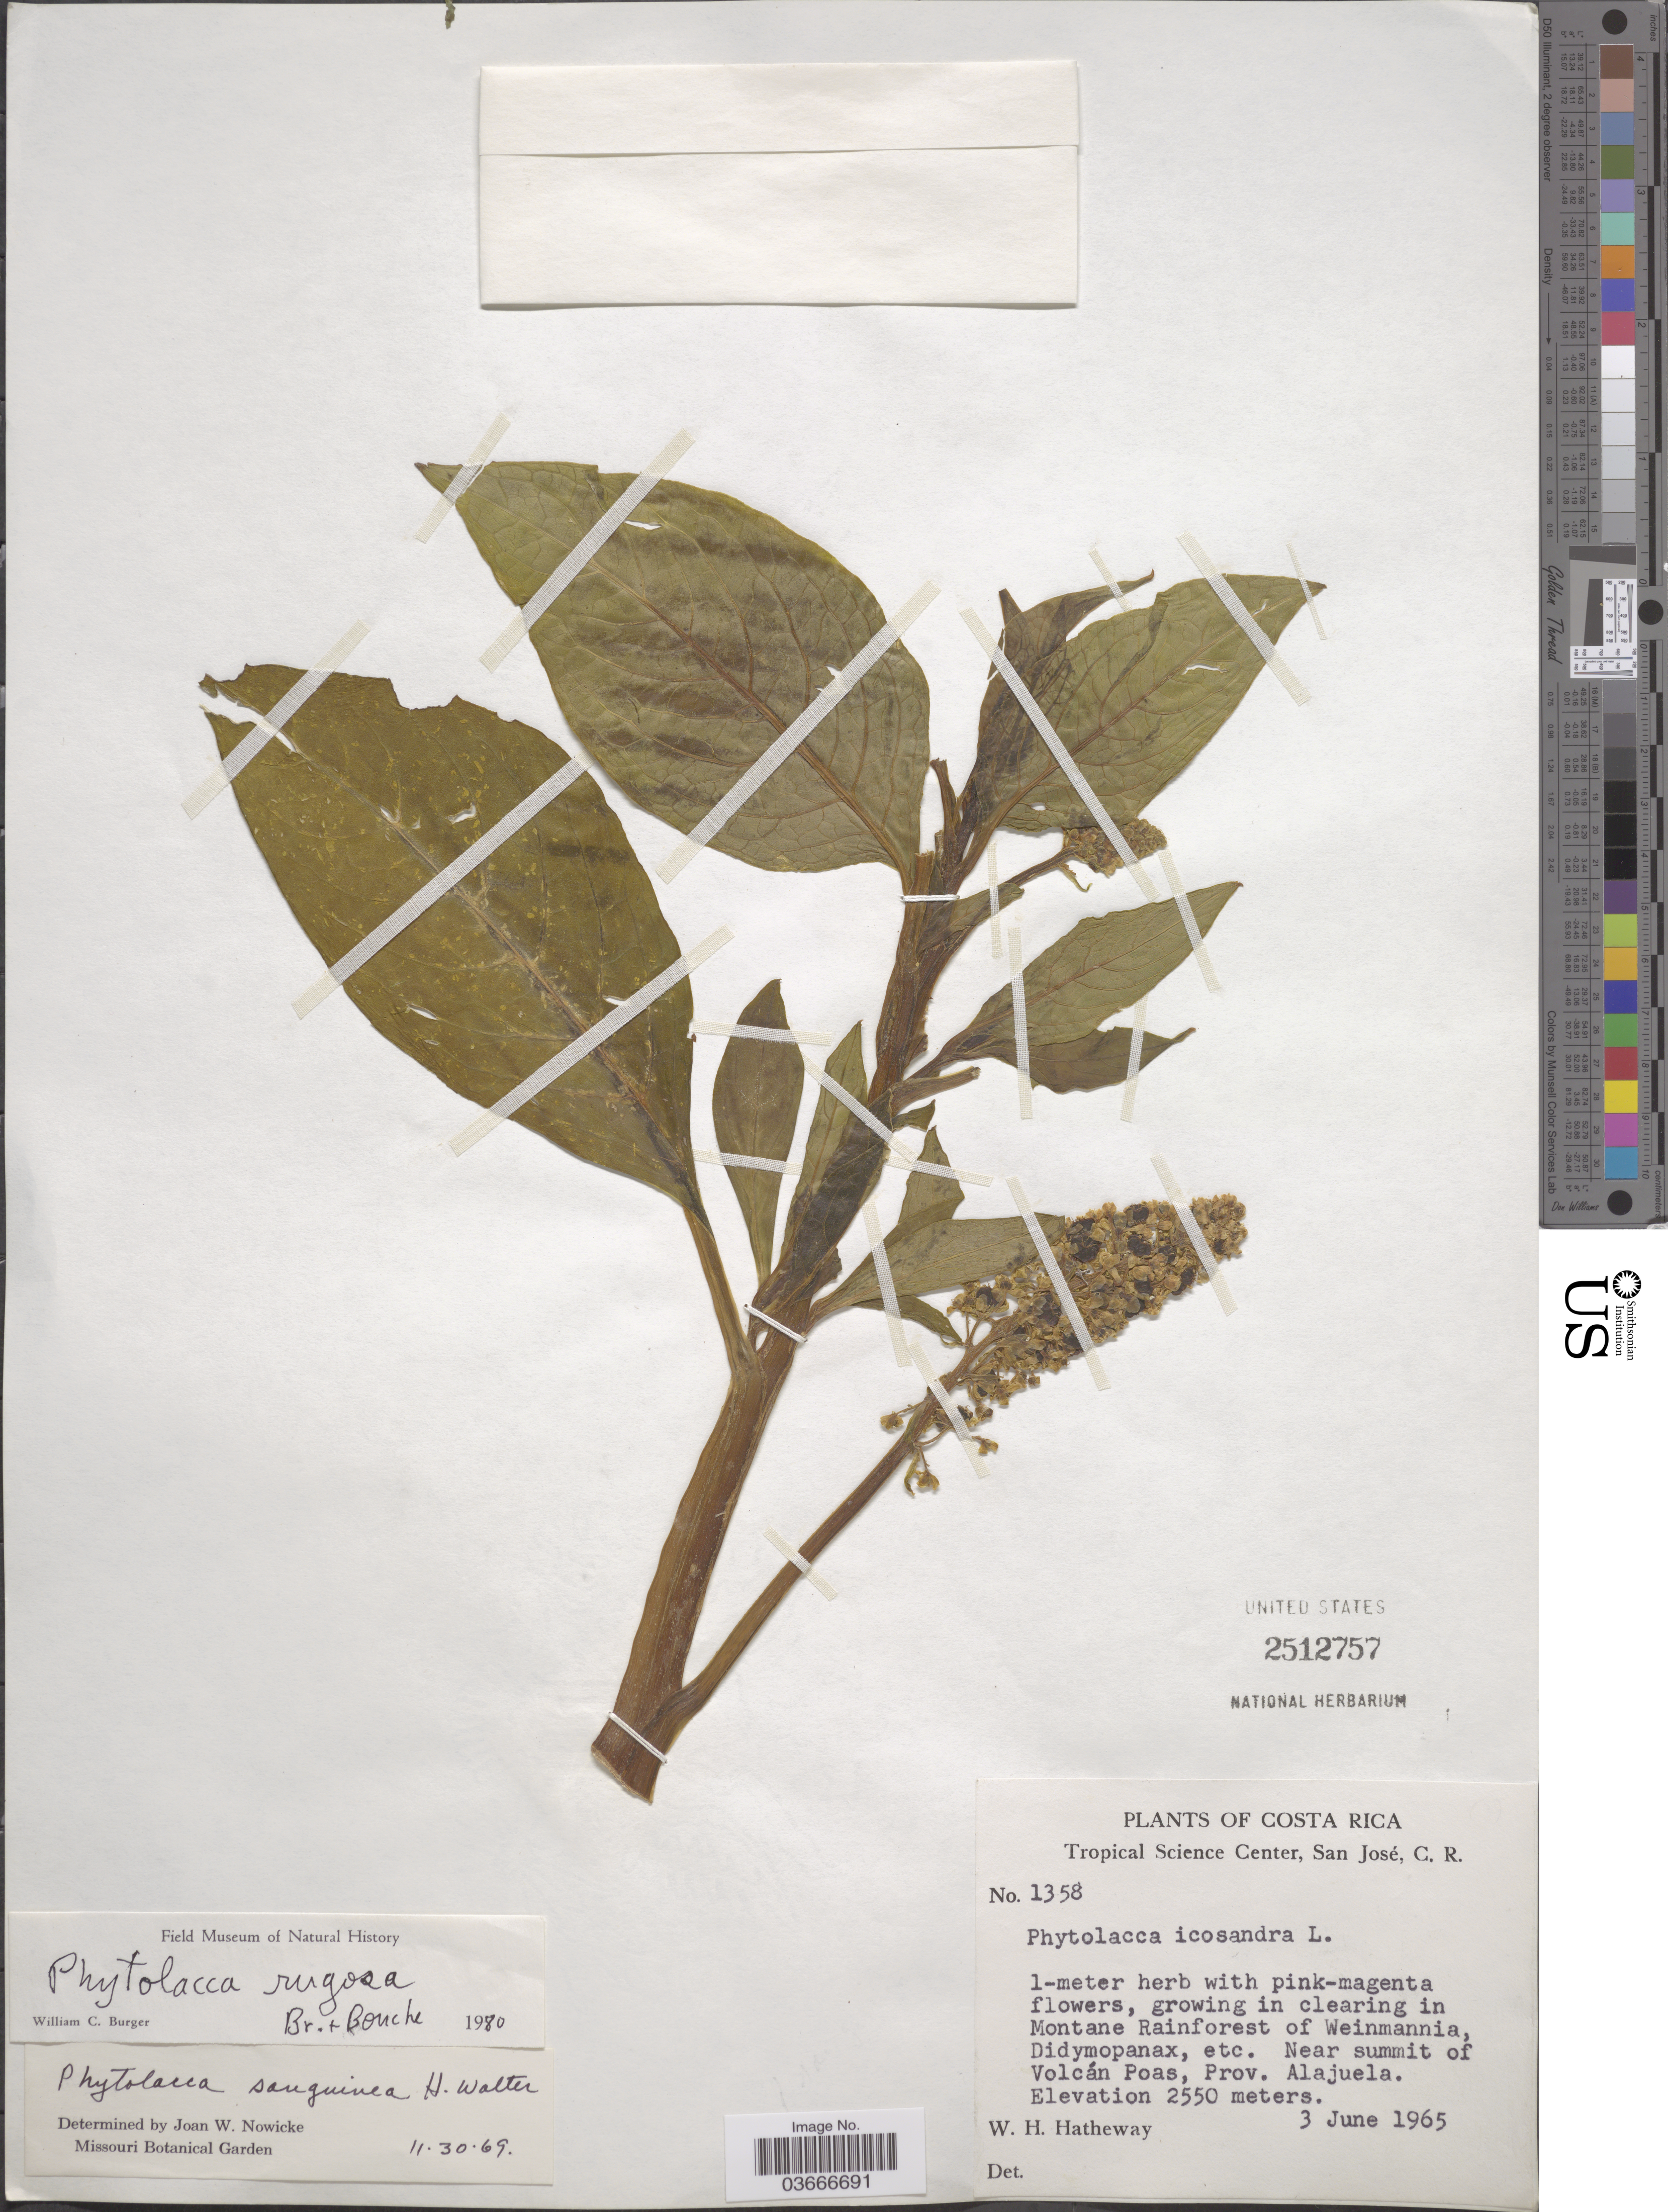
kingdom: Plantae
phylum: Tracheophyta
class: Magnoliopsida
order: Caryophyllales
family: Phytolaccaceae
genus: Phytolacca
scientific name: Phytolacca rugosa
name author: A. Braun & C.D. Bouché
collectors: W. H. Hatheway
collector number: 1358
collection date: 1965-06-03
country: Costa Rica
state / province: Alajuela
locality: Near summit of Volcán Poas.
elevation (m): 2550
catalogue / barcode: US 2512757